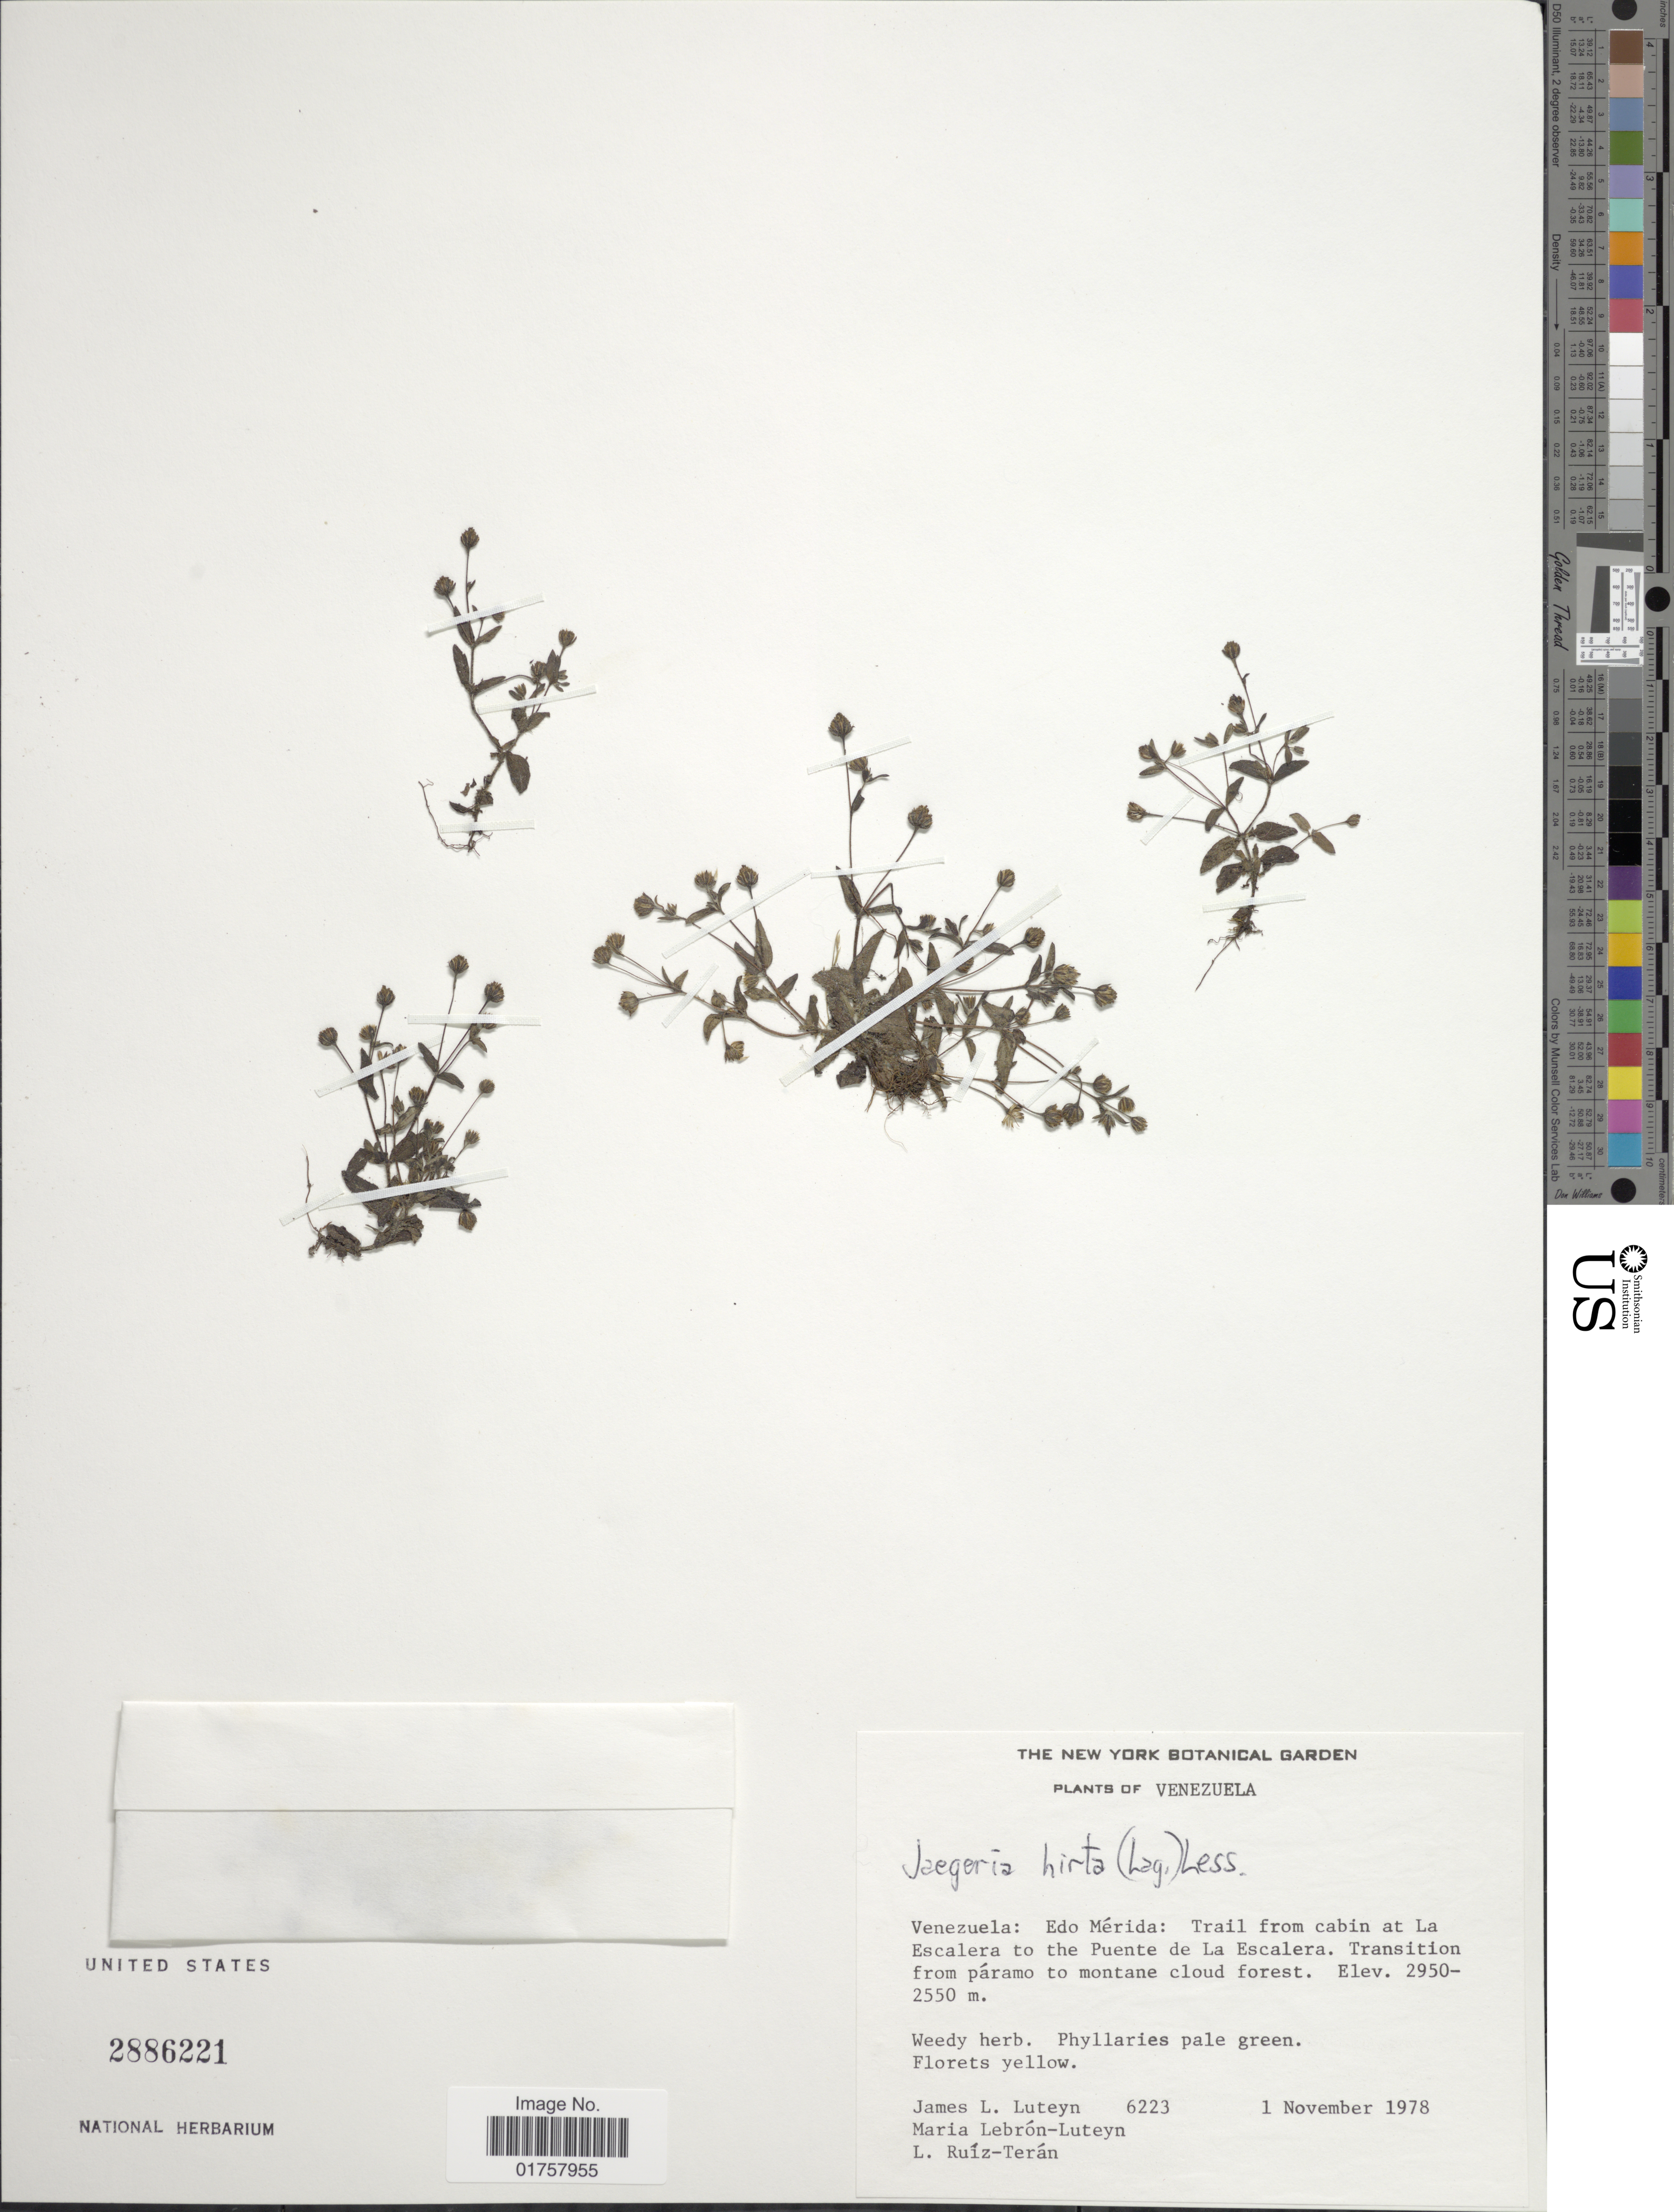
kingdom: Plantae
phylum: Tracheophyta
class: Magnoliopsida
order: Asterales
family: Asteraceae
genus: Jaegeria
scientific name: Jaegeria hirta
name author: (Lag.) Less.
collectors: J. L. Luteyn, M. L. Lebrón-Luteyn & L. E. Ruíz-Terán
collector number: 6223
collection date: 1978-11-01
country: Venezuela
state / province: Mérida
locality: Trail from cabin at La Escalera to the Puente de La Escalera. Transitio from páramo to montane cloud forest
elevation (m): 2550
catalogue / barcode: US 2886221